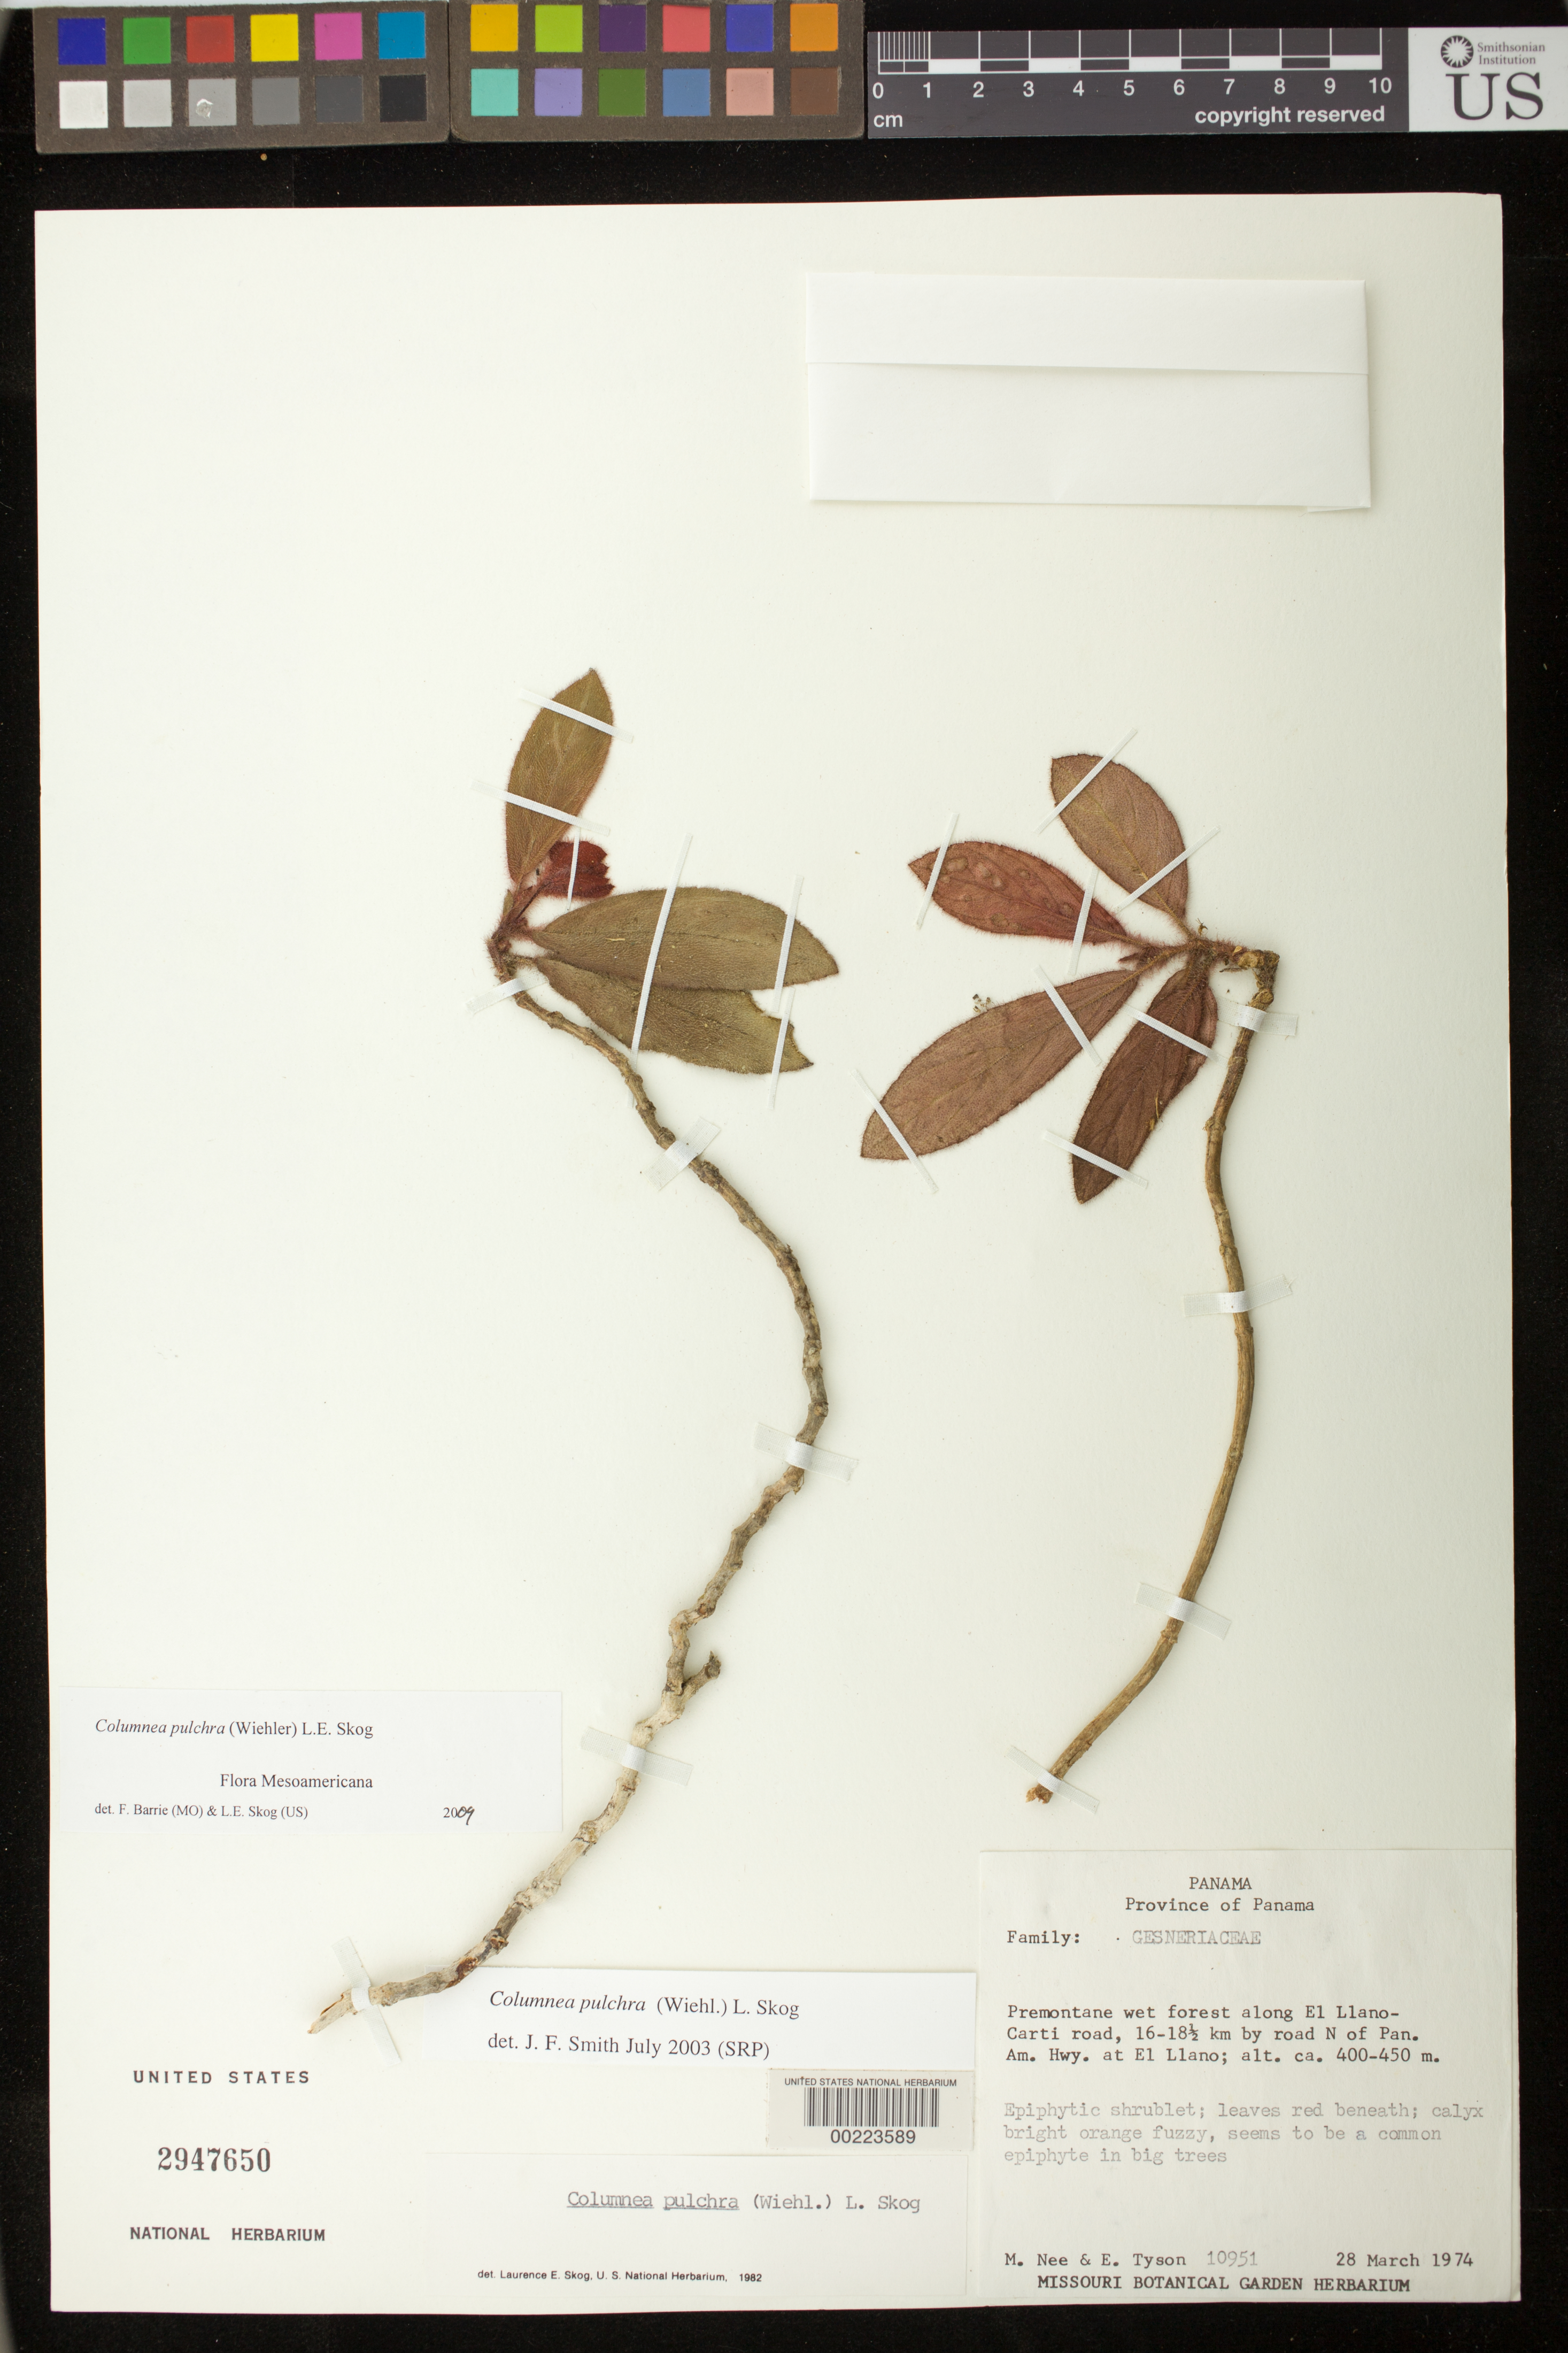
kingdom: Plantae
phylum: Tracheophyta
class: Magnoliopsida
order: Lamiales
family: Gesneriaceae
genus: Columnea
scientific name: Columnea pulchra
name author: (Wiehler) L.E. Skog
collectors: M. Nee & E. Tyson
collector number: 10951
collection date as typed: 28 Mar 1974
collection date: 1974-03-28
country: Panama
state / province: Panamá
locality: Along El Llano-Carti road, 16-18 1/2 km by road N of Pan am hwy at El Llano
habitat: Premontane wet forest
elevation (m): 400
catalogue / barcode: US 2947650